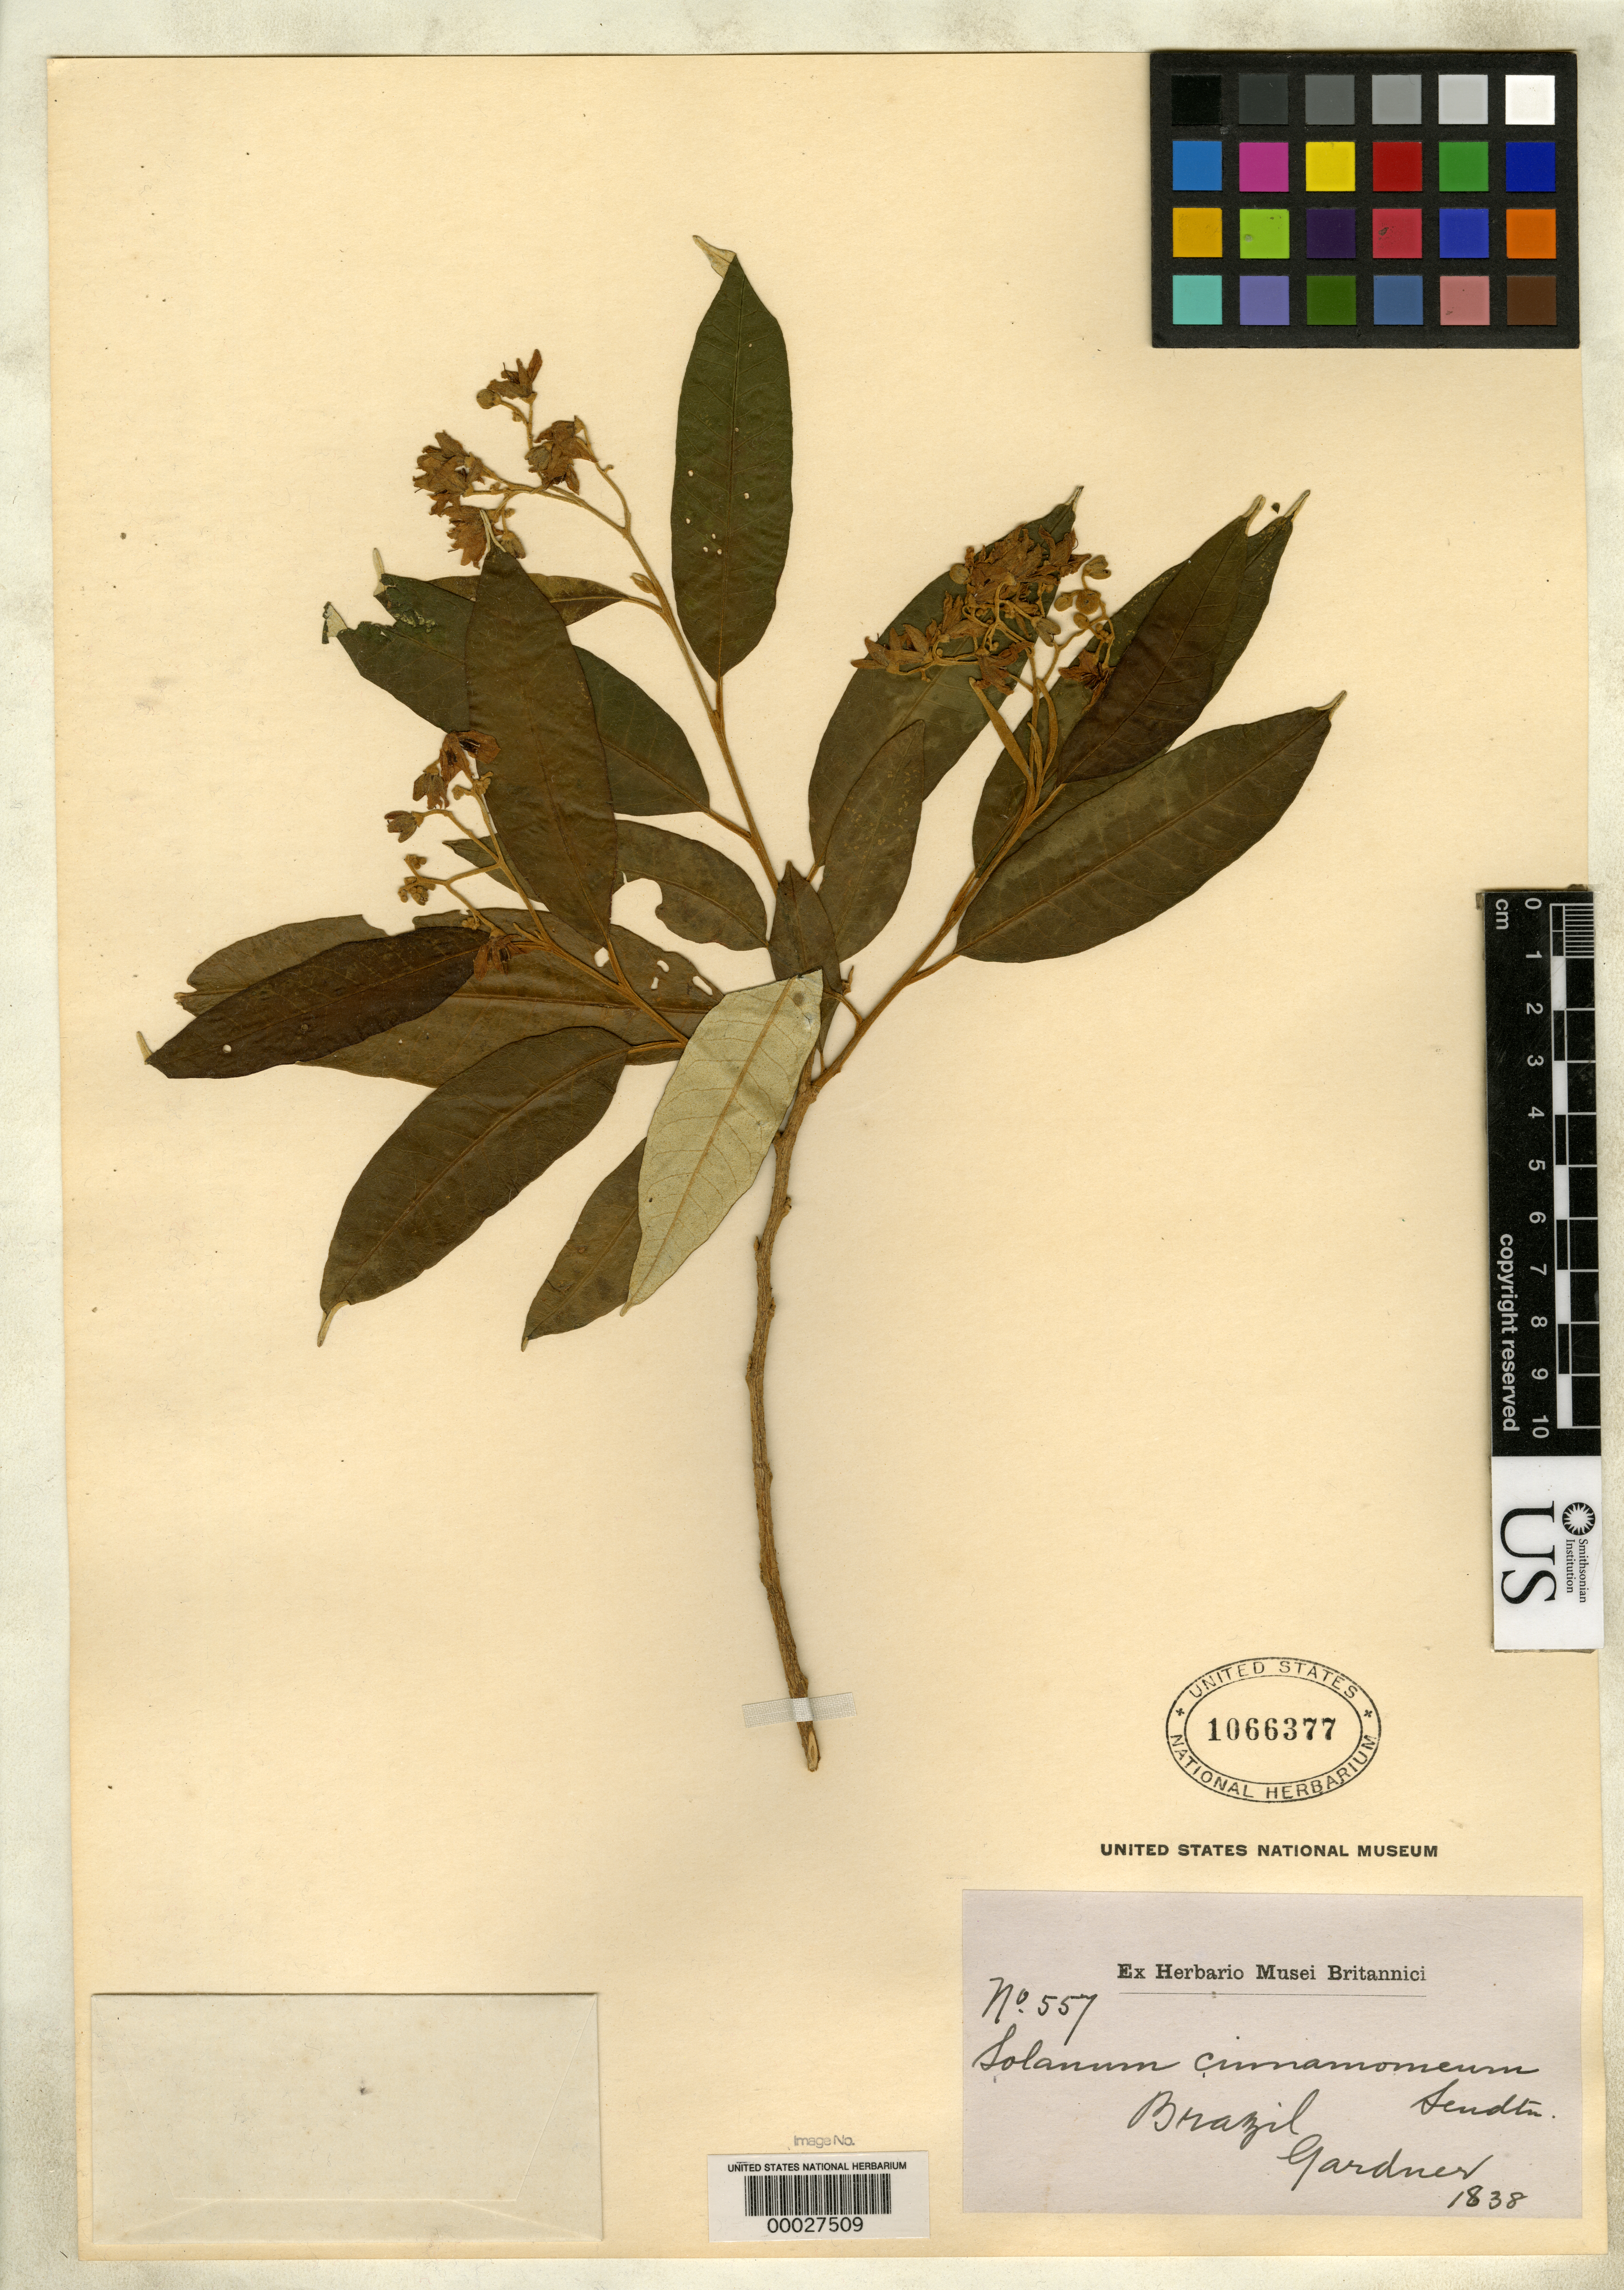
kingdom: Plantae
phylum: Tracheophyta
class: Magnoliopsida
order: Solanales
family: Solanaceae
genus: Solanum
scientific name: Solanum cinnamomeum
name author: Sendtn. in Mart.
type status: Isosyntype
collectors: G. Gardner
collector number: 557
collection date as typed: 1838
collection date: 1838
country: Brazil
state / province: Minas Gerais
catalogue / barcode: US 1066377